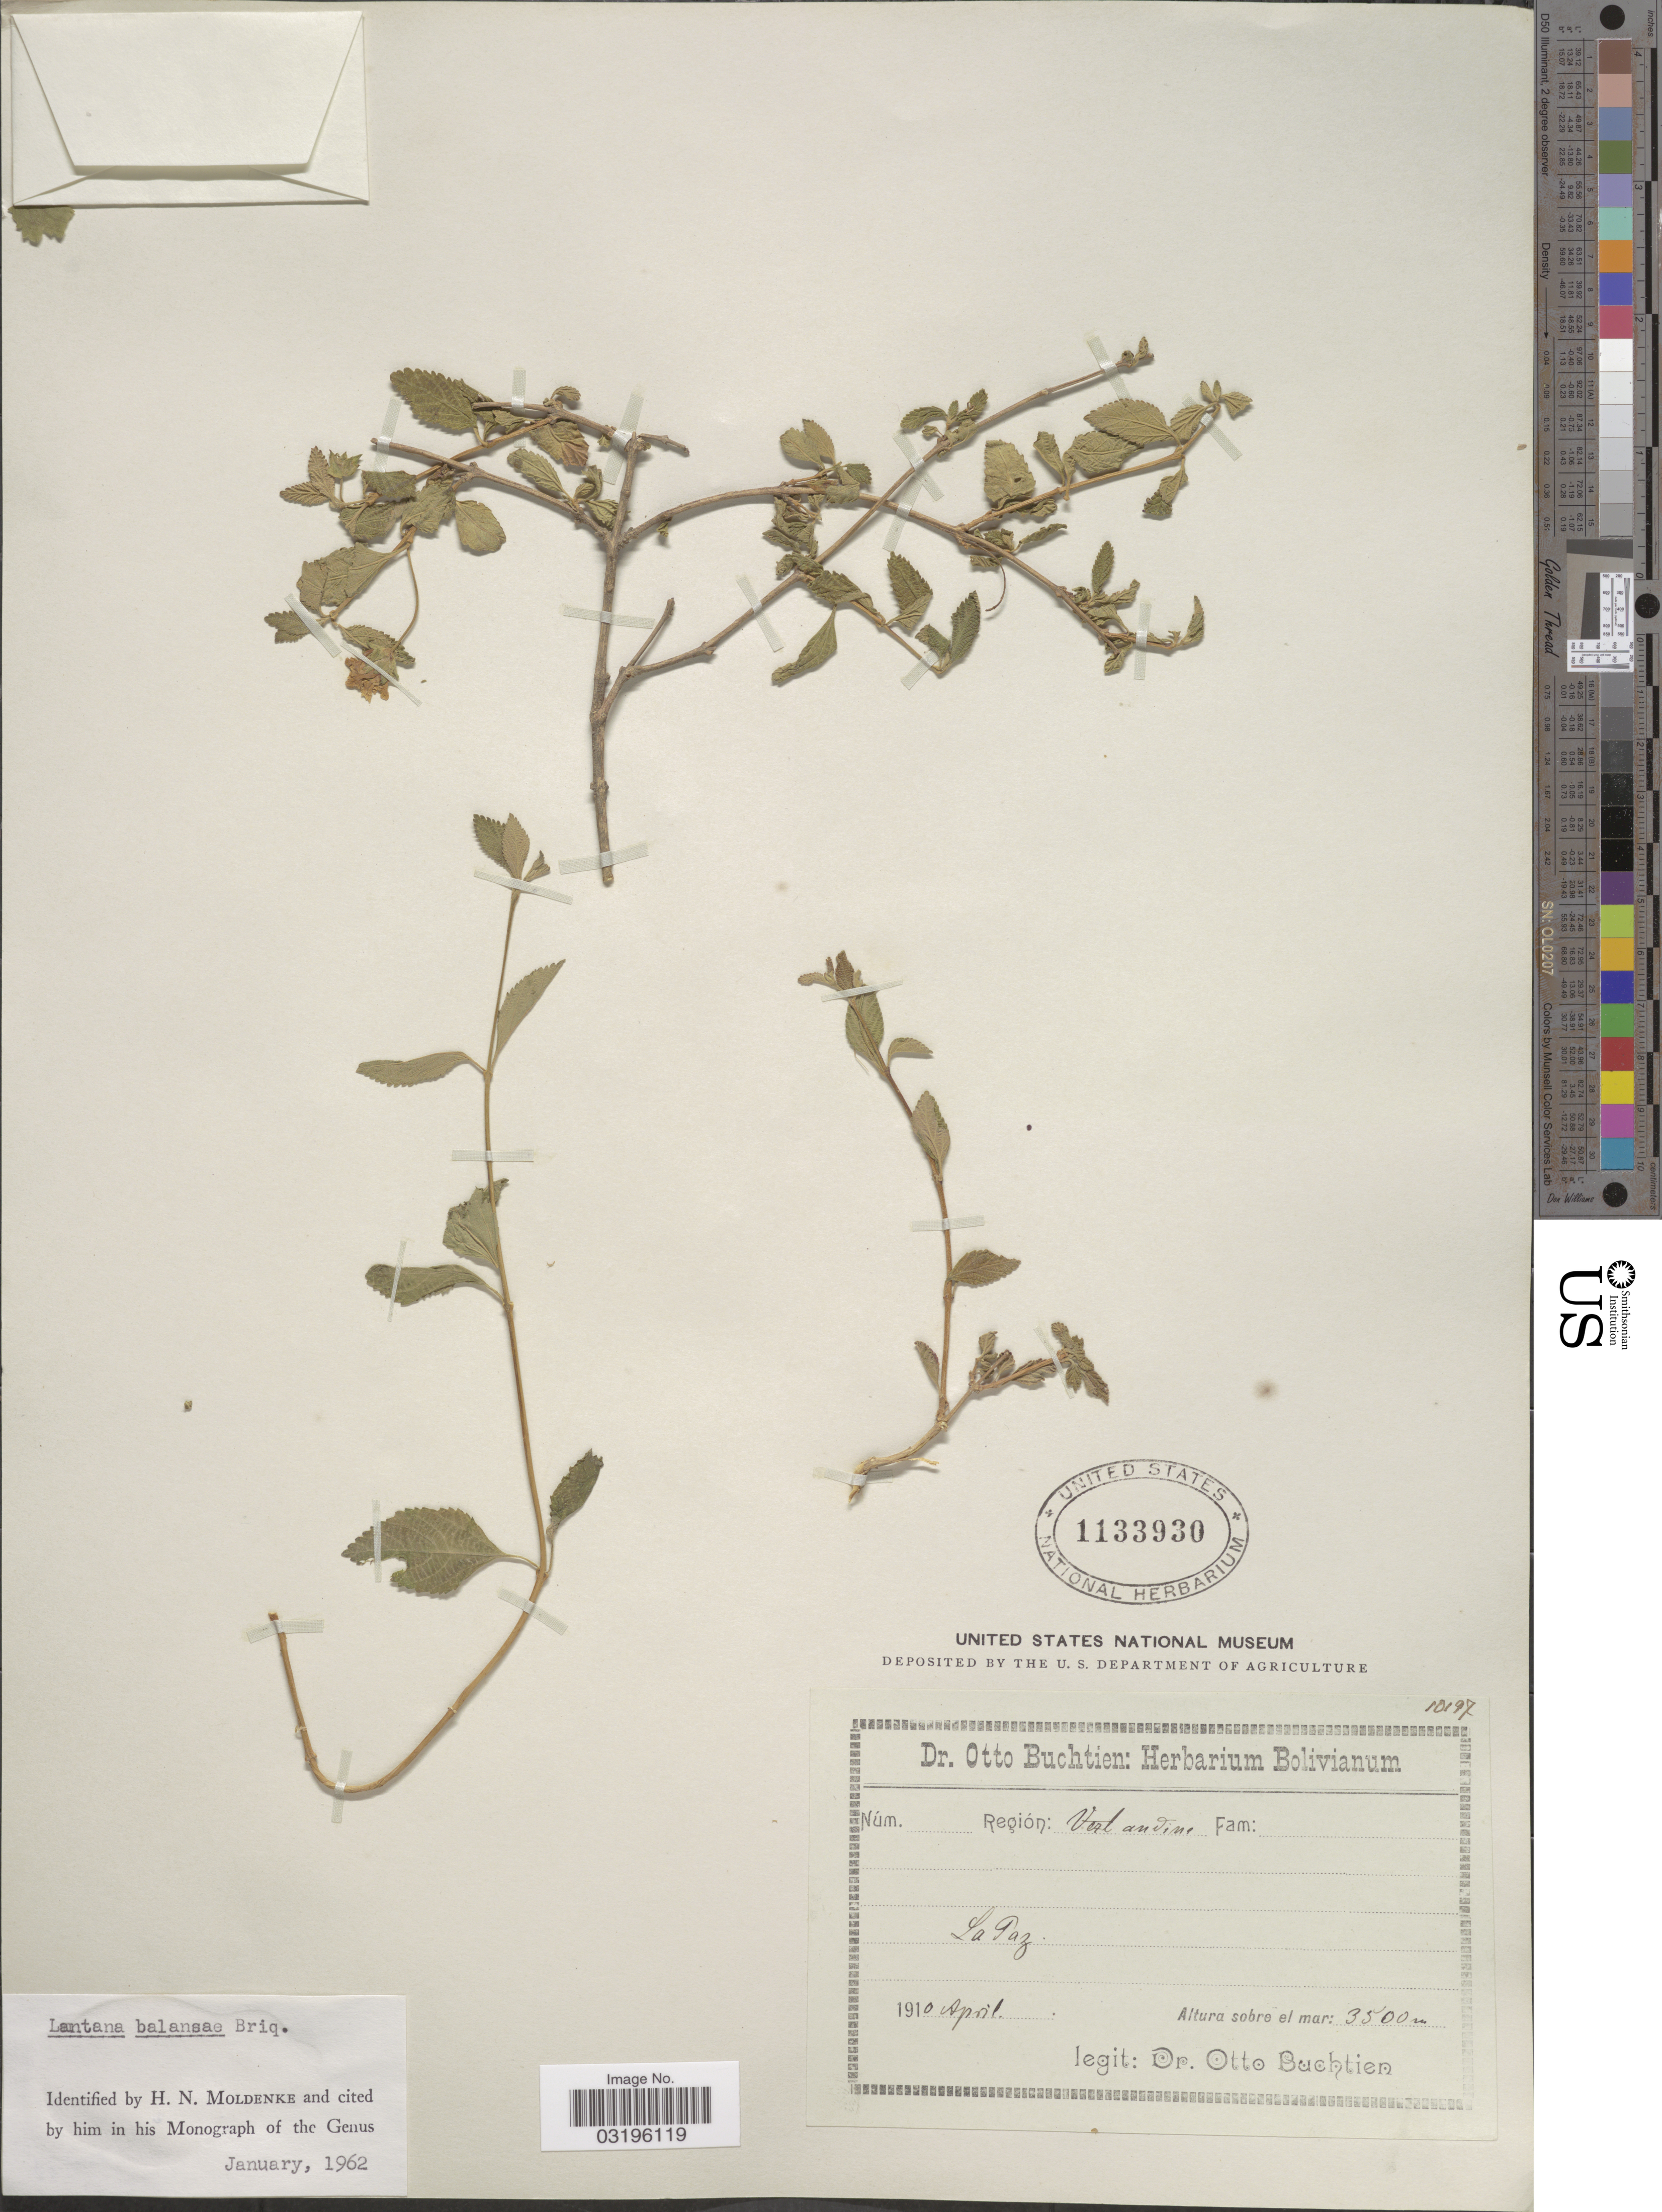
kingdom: Plantae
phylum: Tracheophyta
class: Magnoliopsida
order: Lamiales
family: Verbenaceae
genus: Lantana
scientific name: Lantana balansae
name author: Briq.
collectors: O. Buchtien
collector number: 10197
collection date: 1910-04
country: Bolivia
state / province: La Paz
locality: Región: Vert andine.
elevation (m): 3500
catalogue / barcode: US 1133930